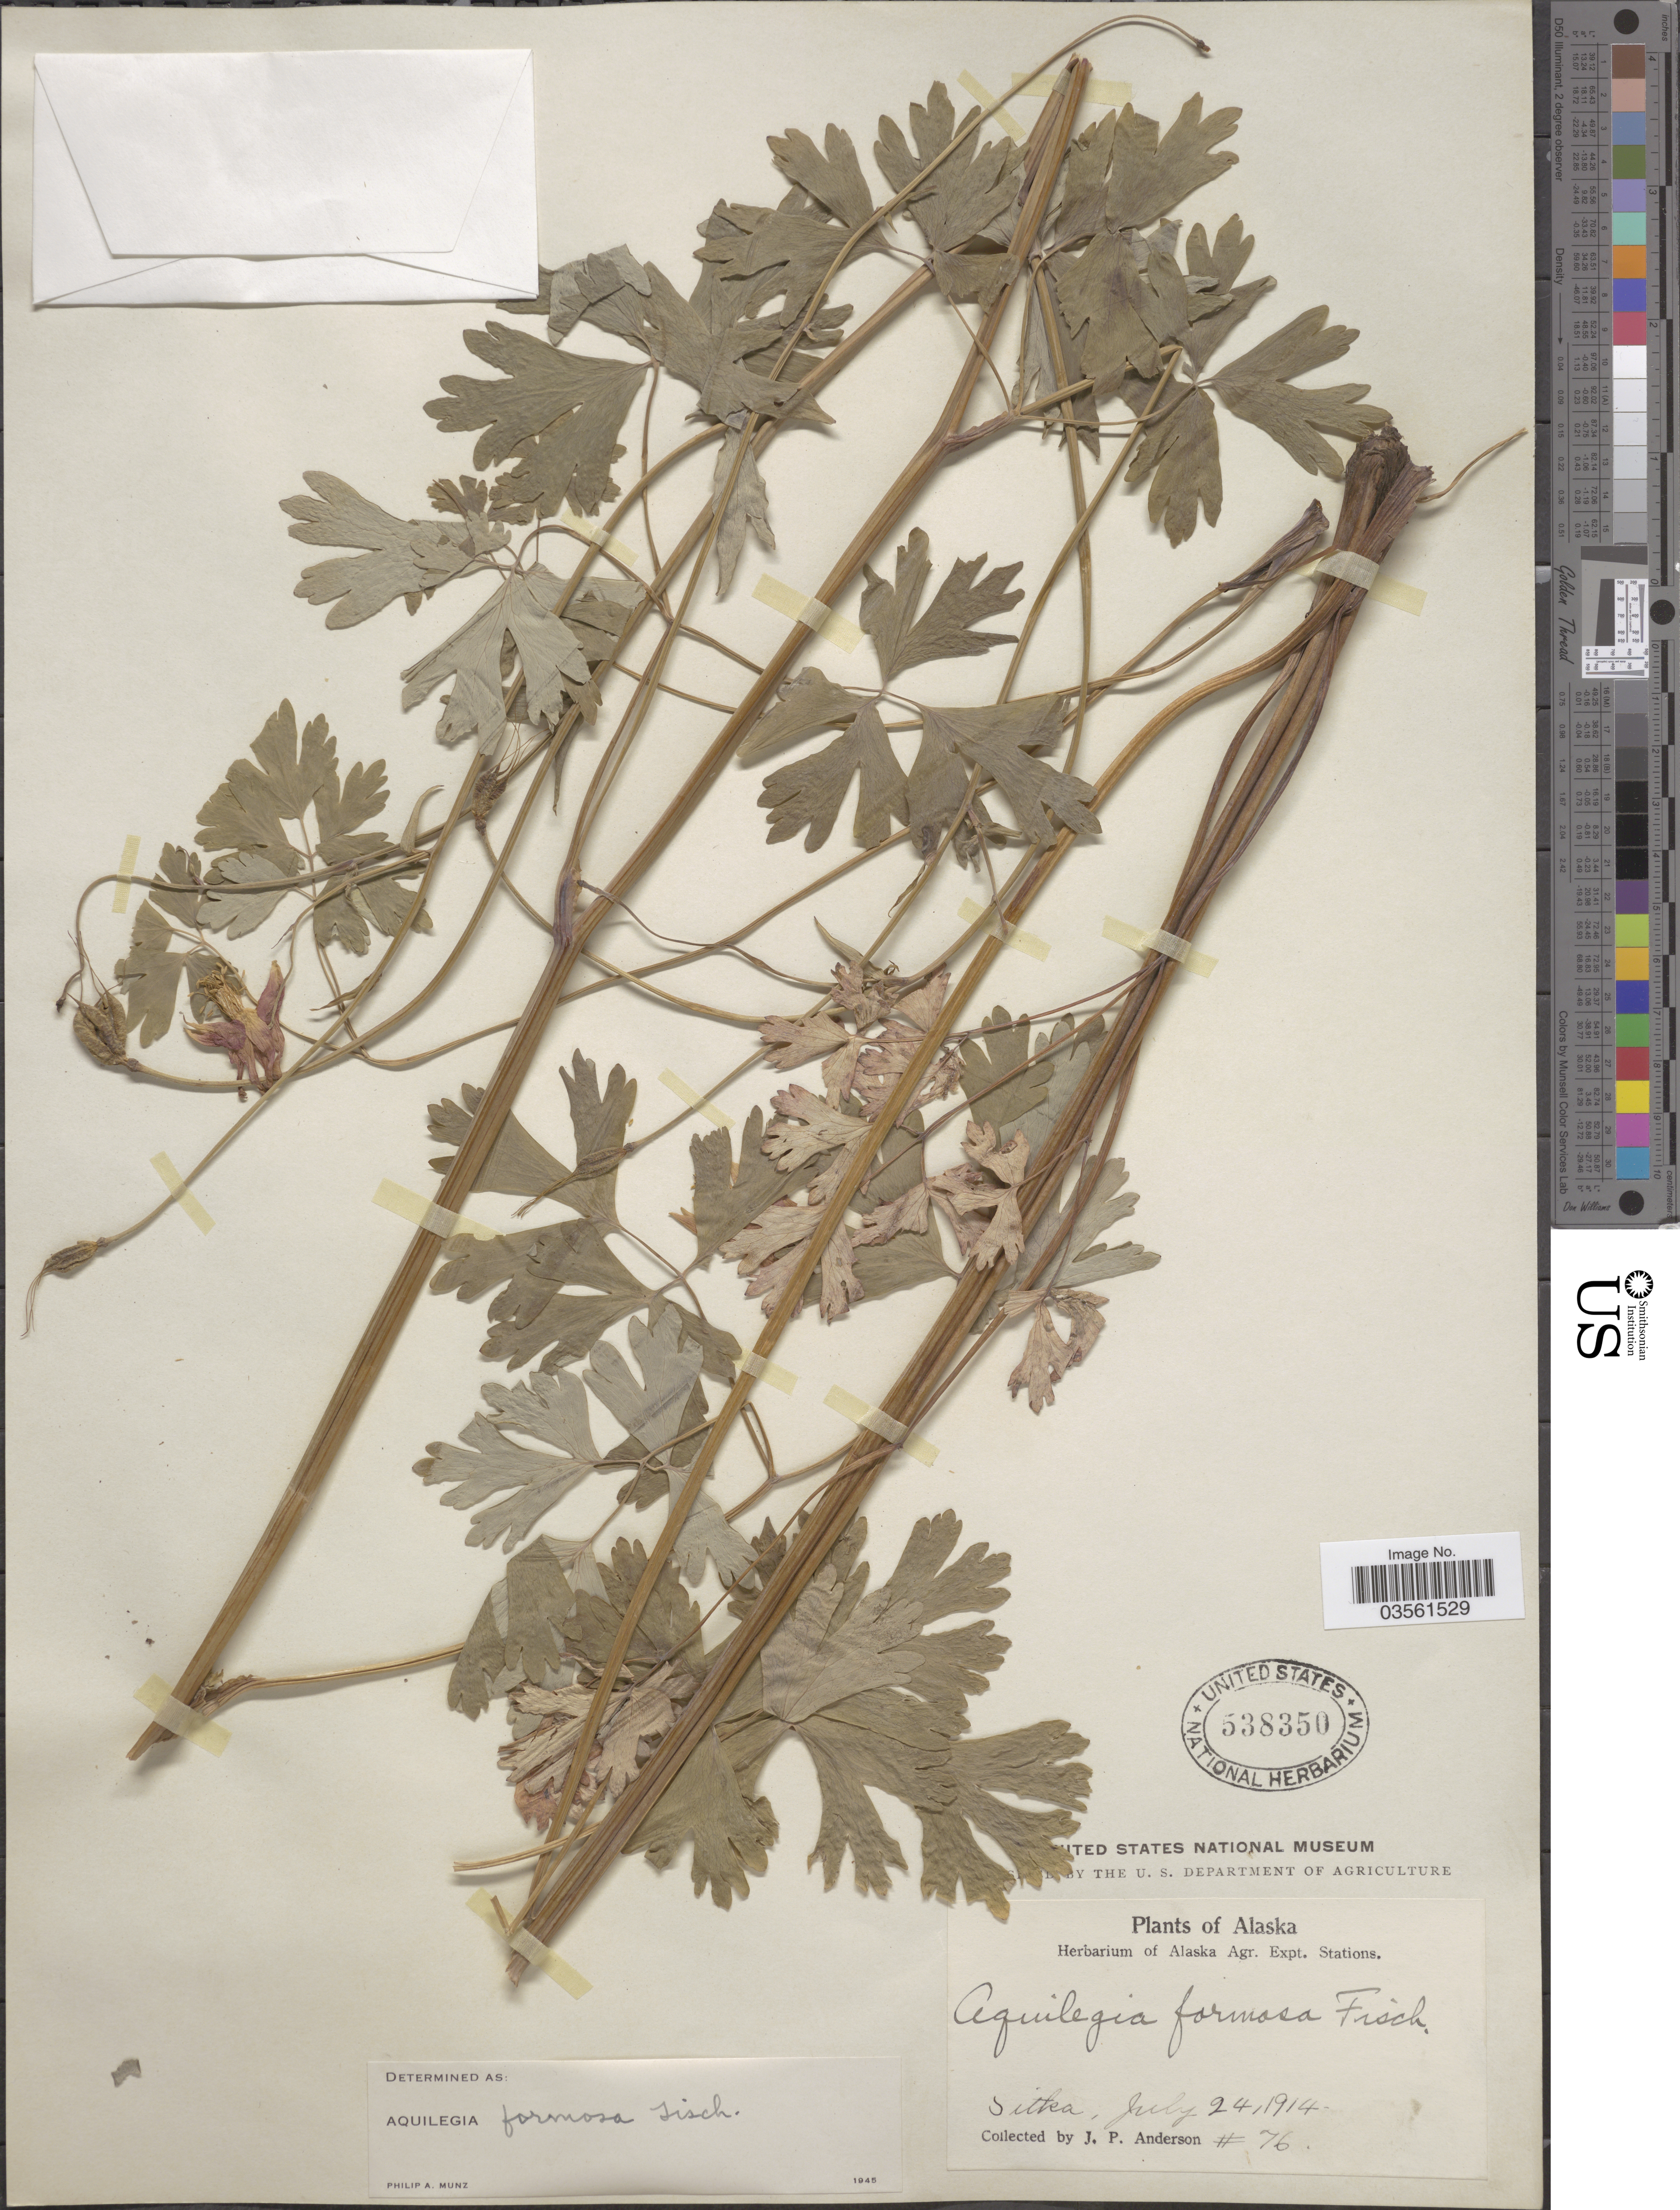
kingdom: Plantae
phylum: Tracheophyta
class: Magnoliopsida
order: Ranunculales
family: Ranunculaceae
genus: Aquilegia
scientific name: Aquilegia formosa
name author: Fisch. ex DC.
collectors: J. P. Anderson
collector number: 76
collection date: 1914-07-24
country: United States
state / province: Alaska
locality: Sitka.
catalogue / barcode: US 538350